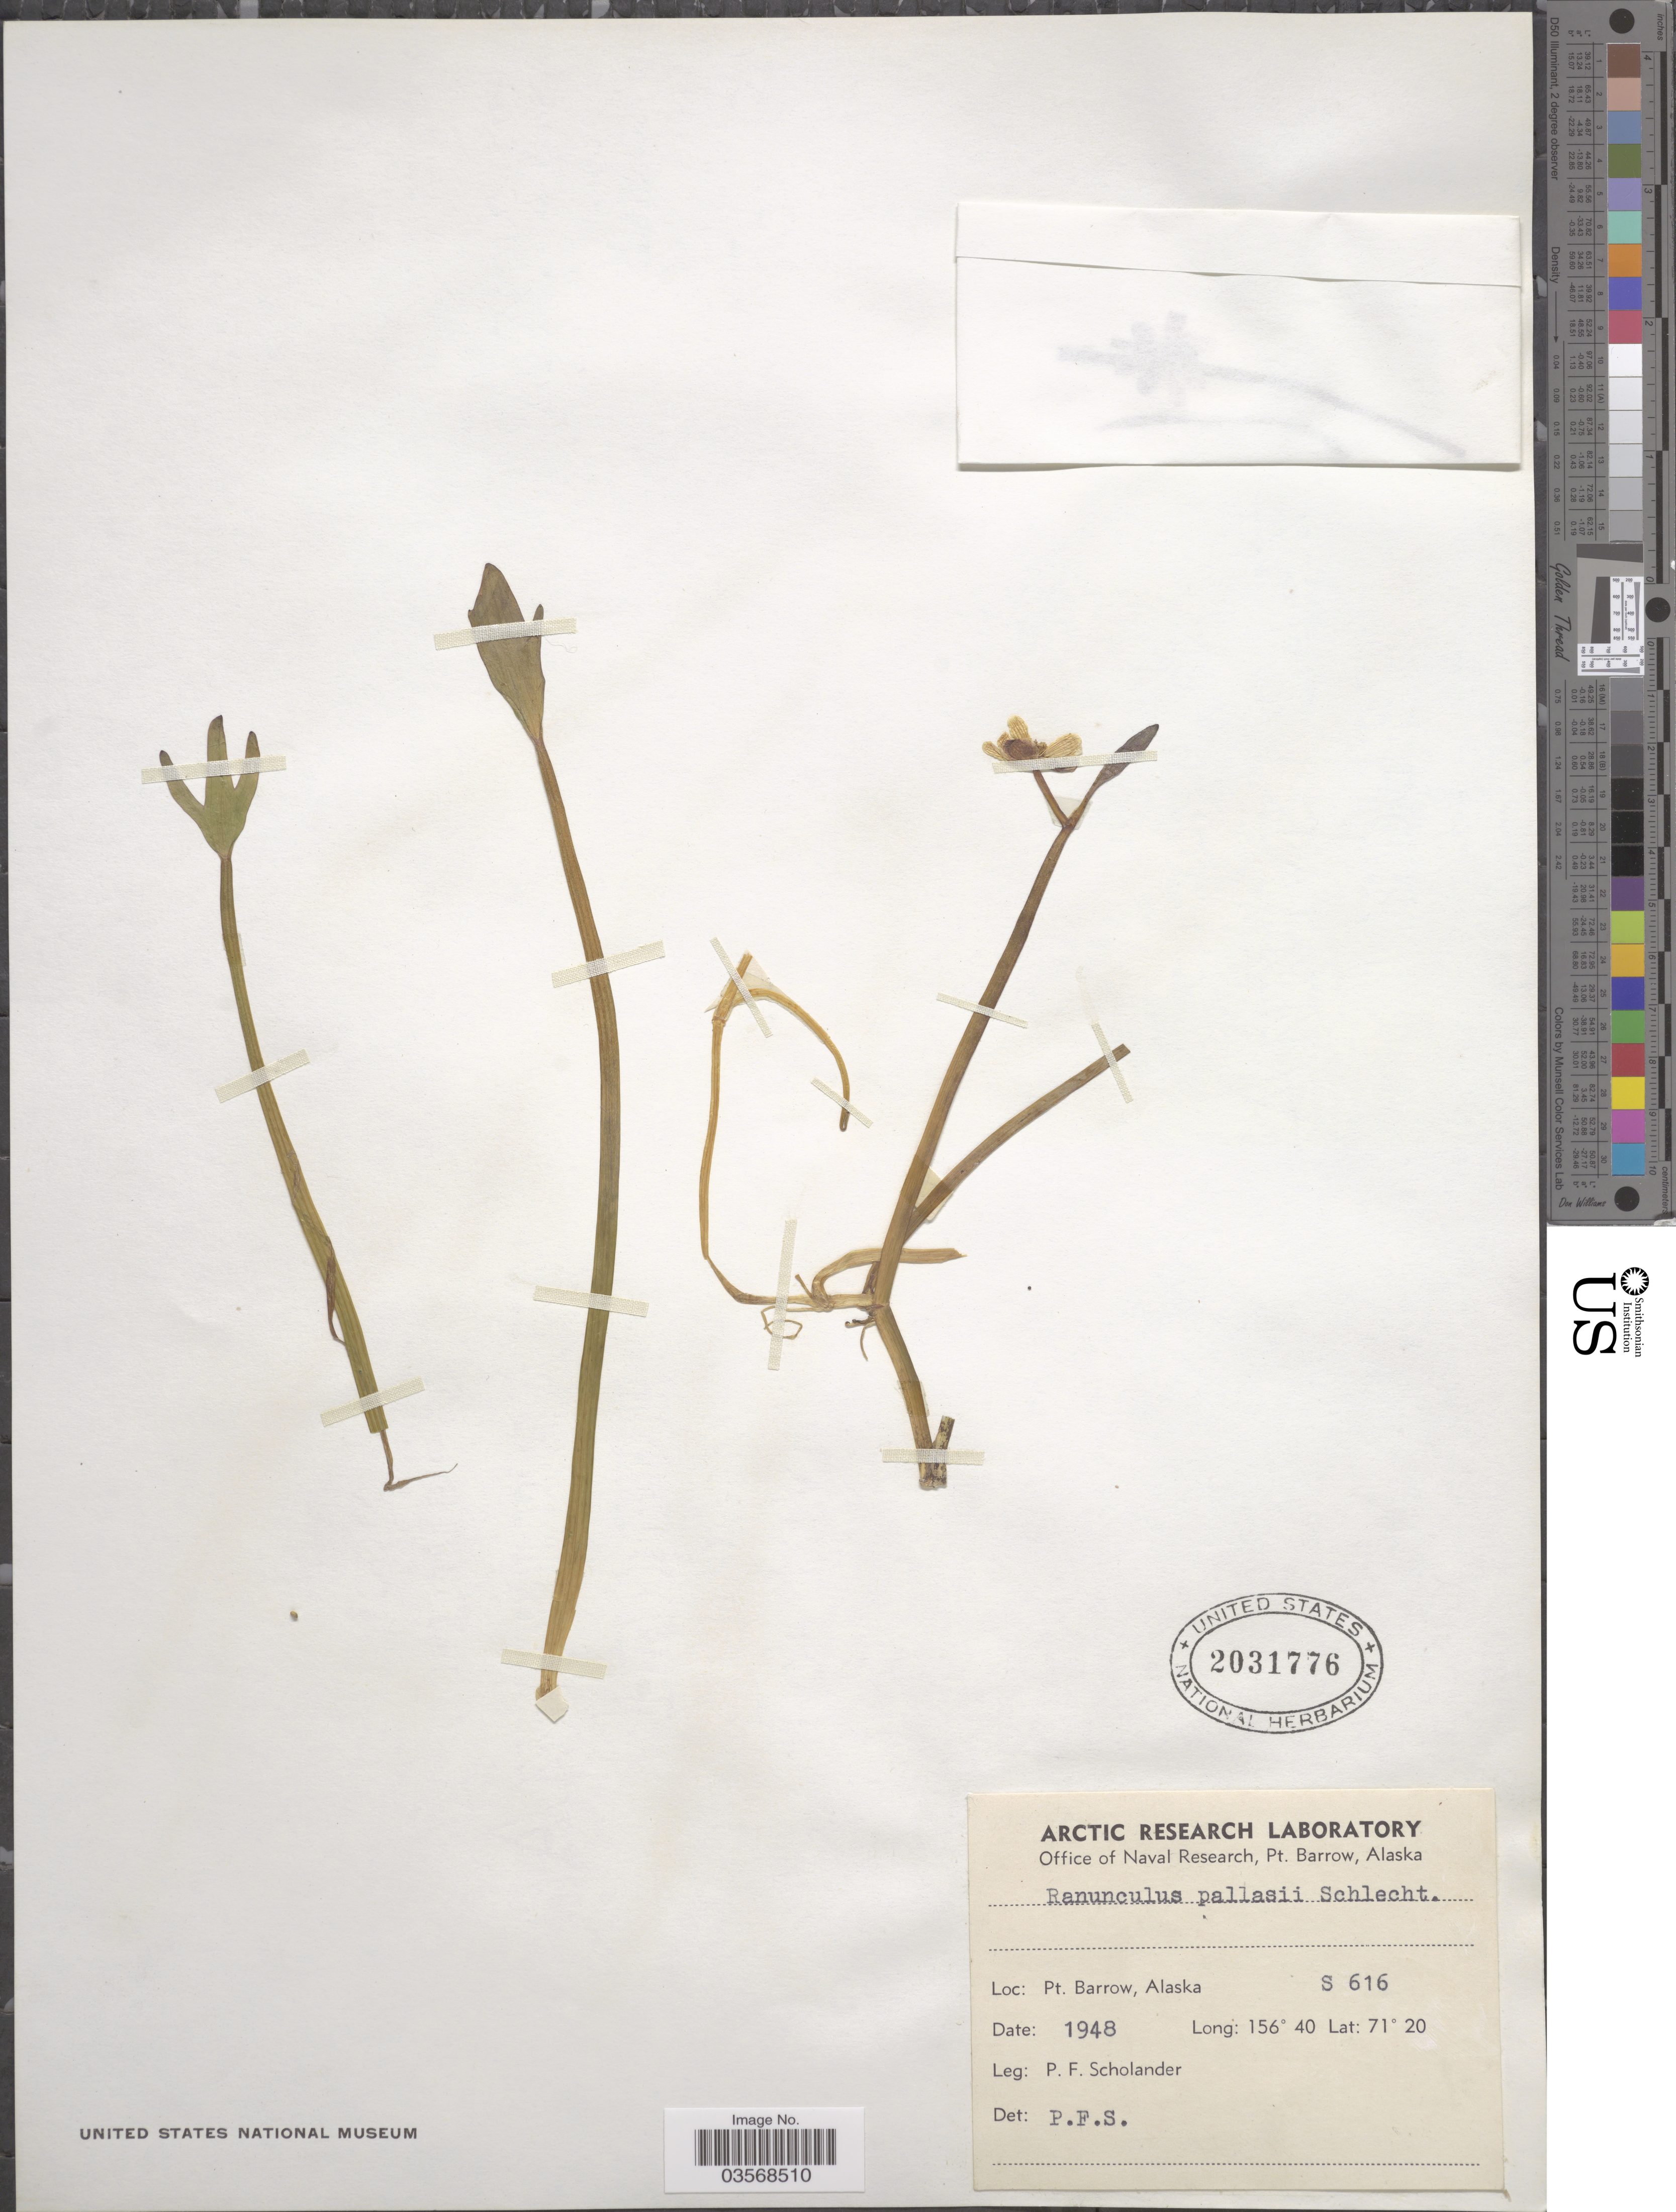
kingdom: Plantae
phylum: Tracheophyta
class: Magnoliopsida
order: Ranunculales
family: Ranunculaceae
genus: Ranunculus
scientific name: Ranunculus pallasii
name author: Schltdl.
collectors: P. Scholander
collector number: S616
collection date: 1948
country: United States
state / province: Alaska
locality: Pt. Barrow.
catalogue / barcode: US 2031776